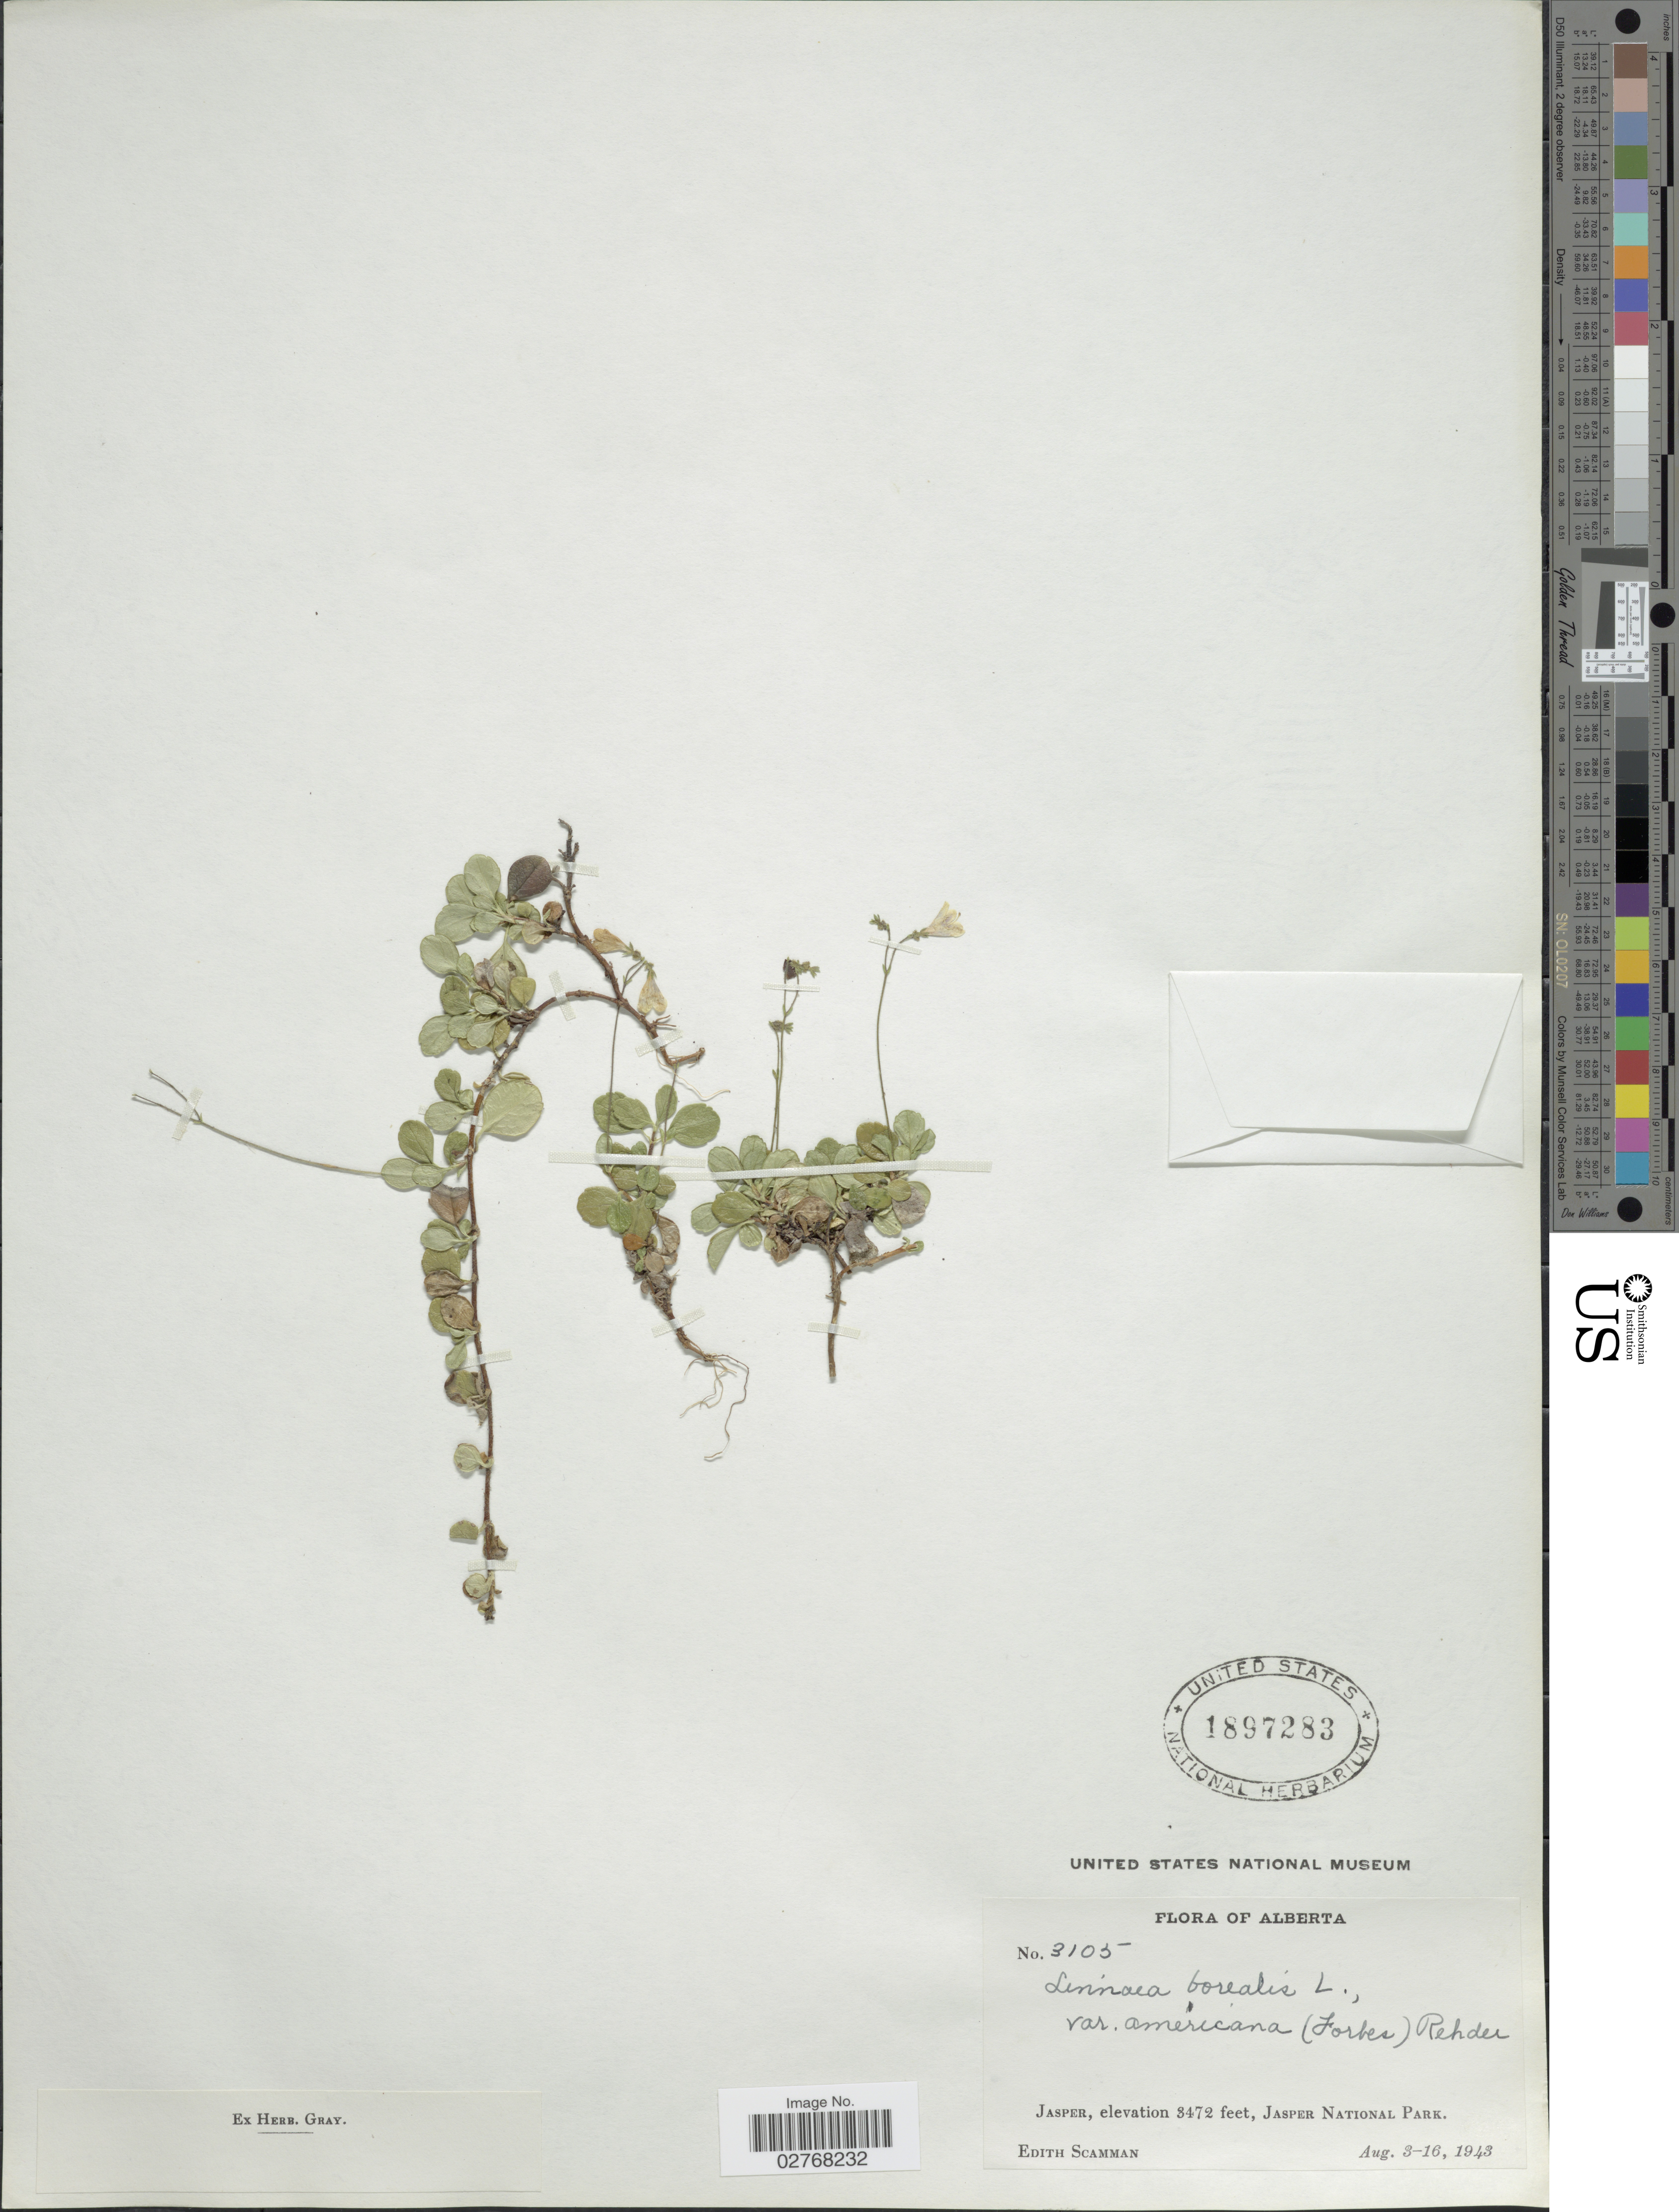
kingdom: Plantae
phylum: Tracheophyta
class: Magnoliopsida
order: Dipsacales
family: Caprifoliaceae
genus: Linnaea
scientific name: Linnaea borealis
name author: L.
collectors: E. Scamman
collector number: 3105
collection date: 1943-08-03/1943-08-16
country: Canada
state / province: Alberta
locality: Jasper, Jasper National Park.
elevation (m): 1058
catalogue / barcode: US 1897283